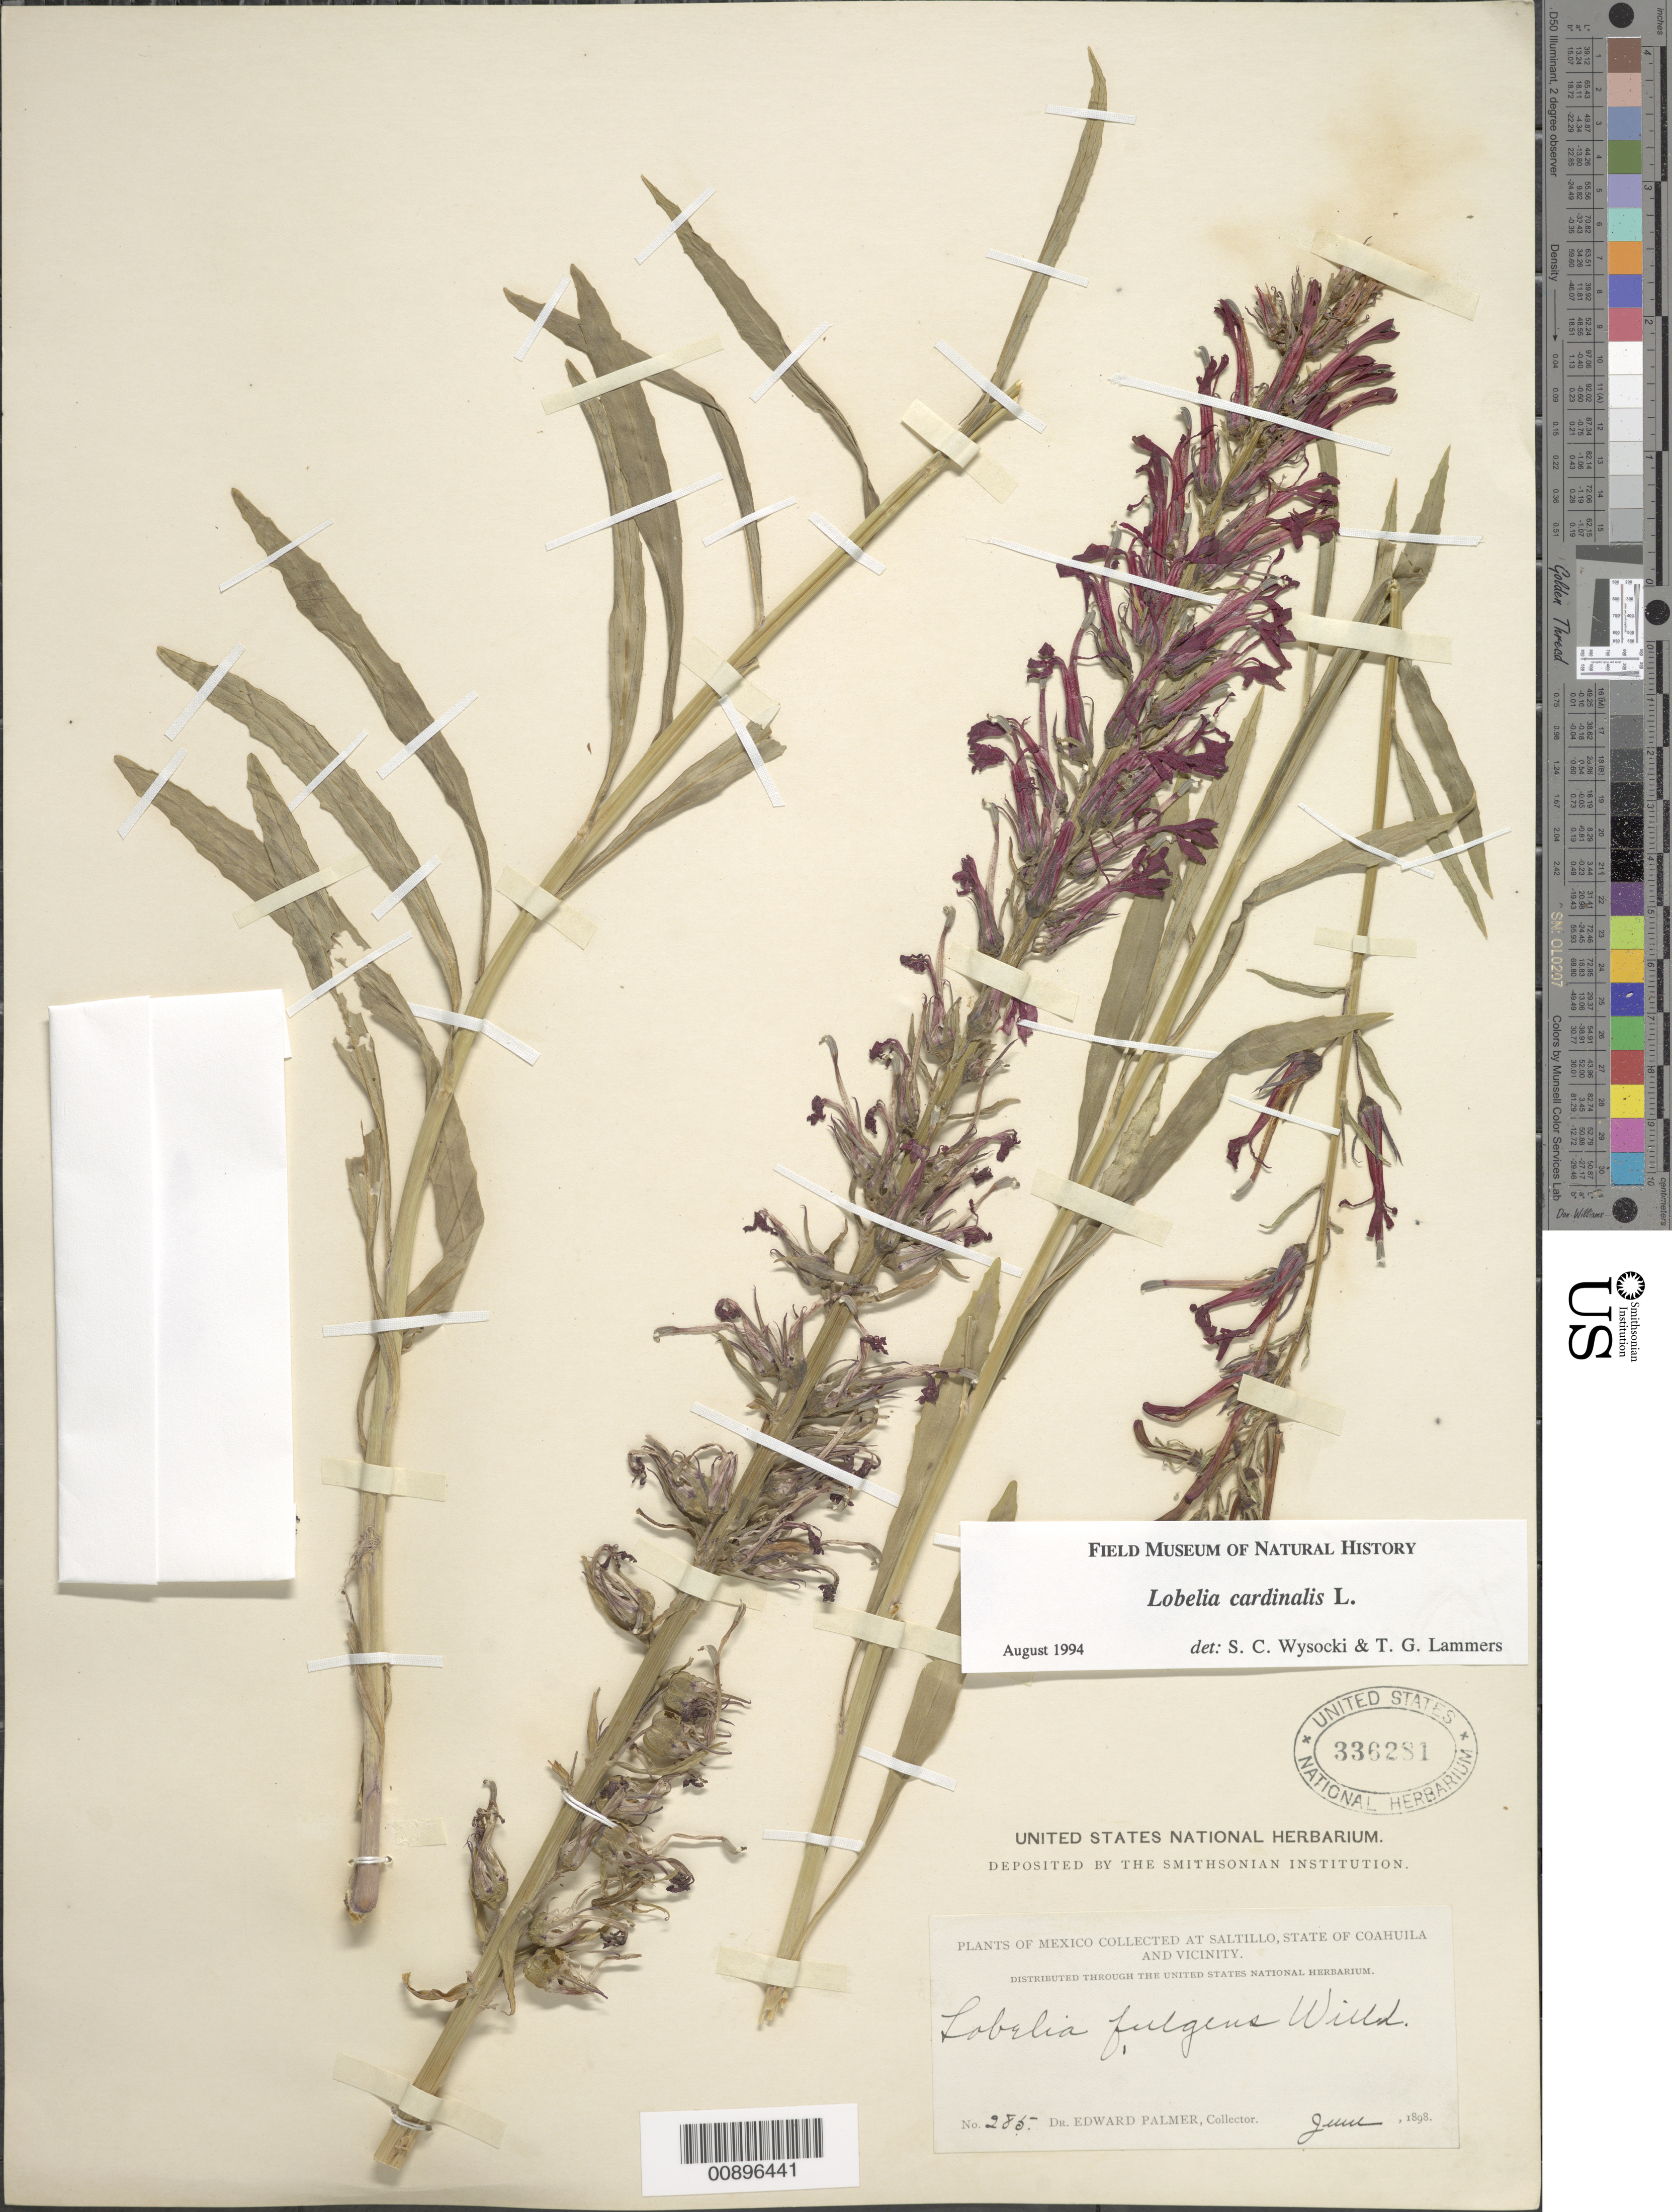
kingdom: Plantae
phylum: Tracheophyta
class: Magnoliopsida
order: Asterales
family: Campanulaceae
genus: Lobelia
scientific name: Lobelia cardinalis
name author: L.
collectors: E. Palmer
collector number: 285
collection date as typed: Jun 1898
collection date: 1898-06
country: Mexico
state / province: Coahuila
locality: Saltilo, Coahuila and vicinity.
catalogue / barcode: US 336281